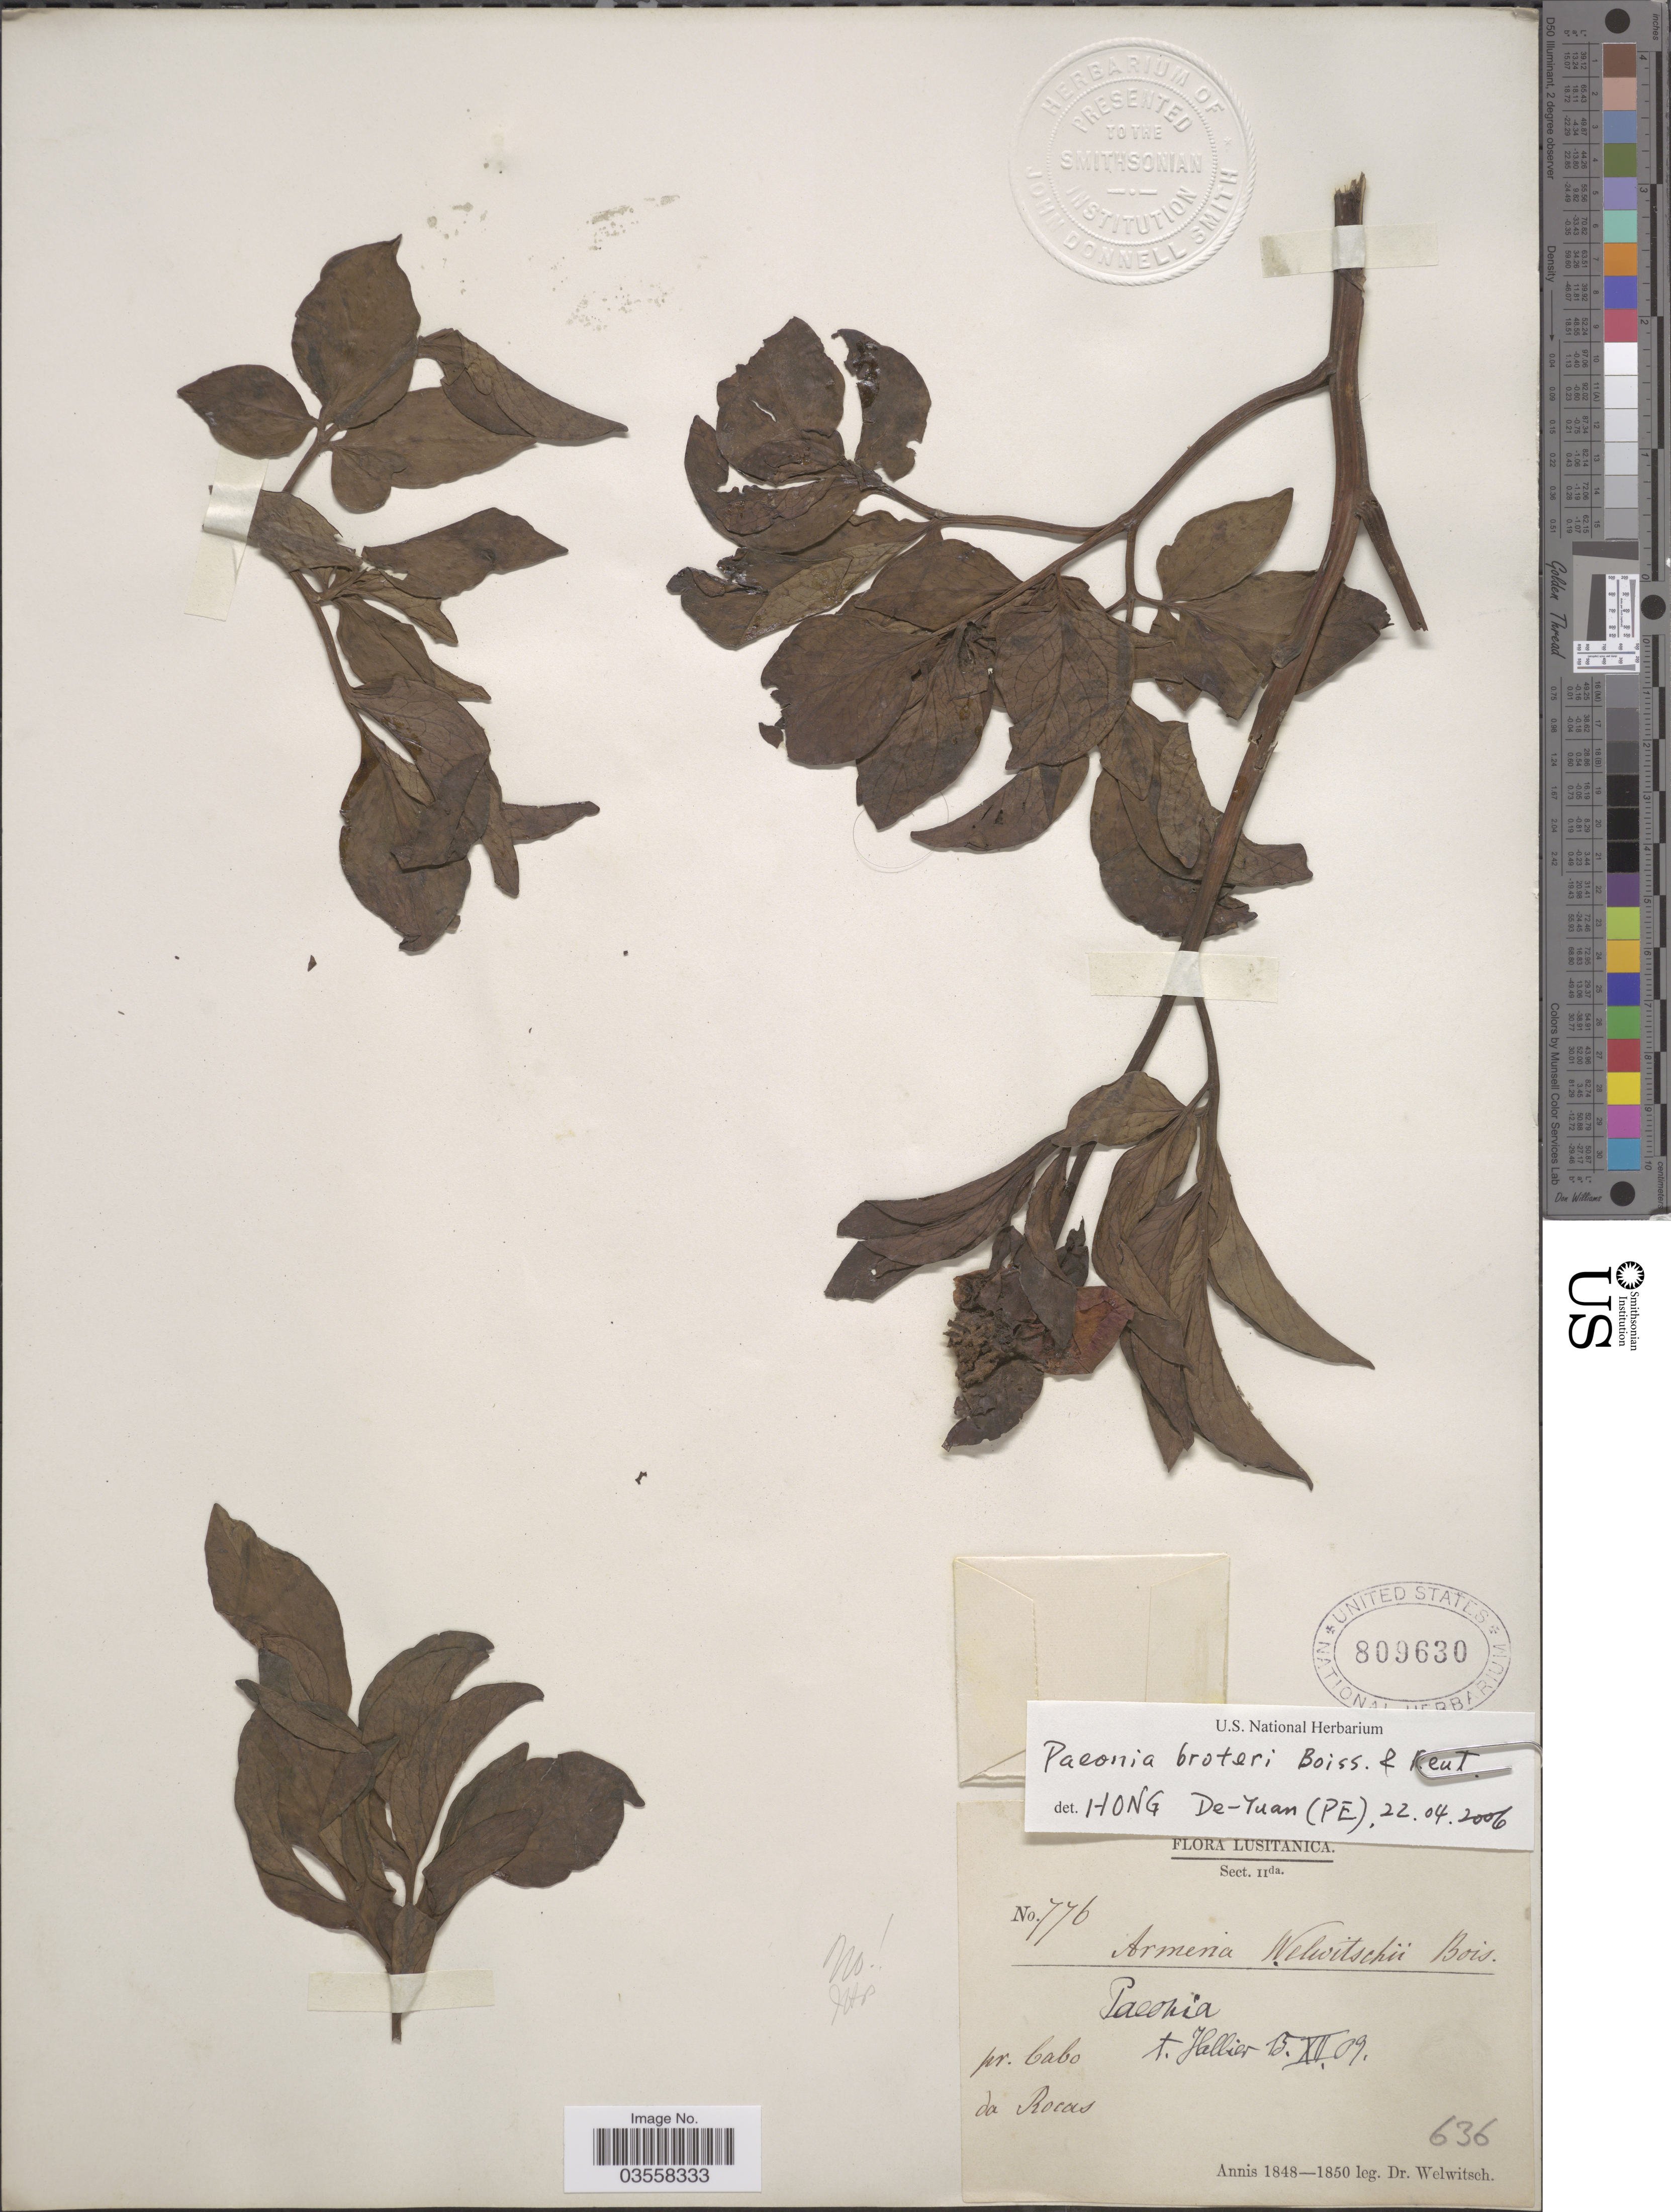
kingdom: Plantae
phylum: Tracheophyta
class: Magnoliopsida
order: Saxifragales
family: Paeoniaceae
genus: Paeonia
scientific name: Paeonia broteri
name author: Boiss. & Reut.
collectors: -. Welwitsch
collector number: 776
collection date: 1848/1850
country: Portugal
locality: Lusitanica, pr. Cabo da Rocas.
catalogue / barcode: US 809630